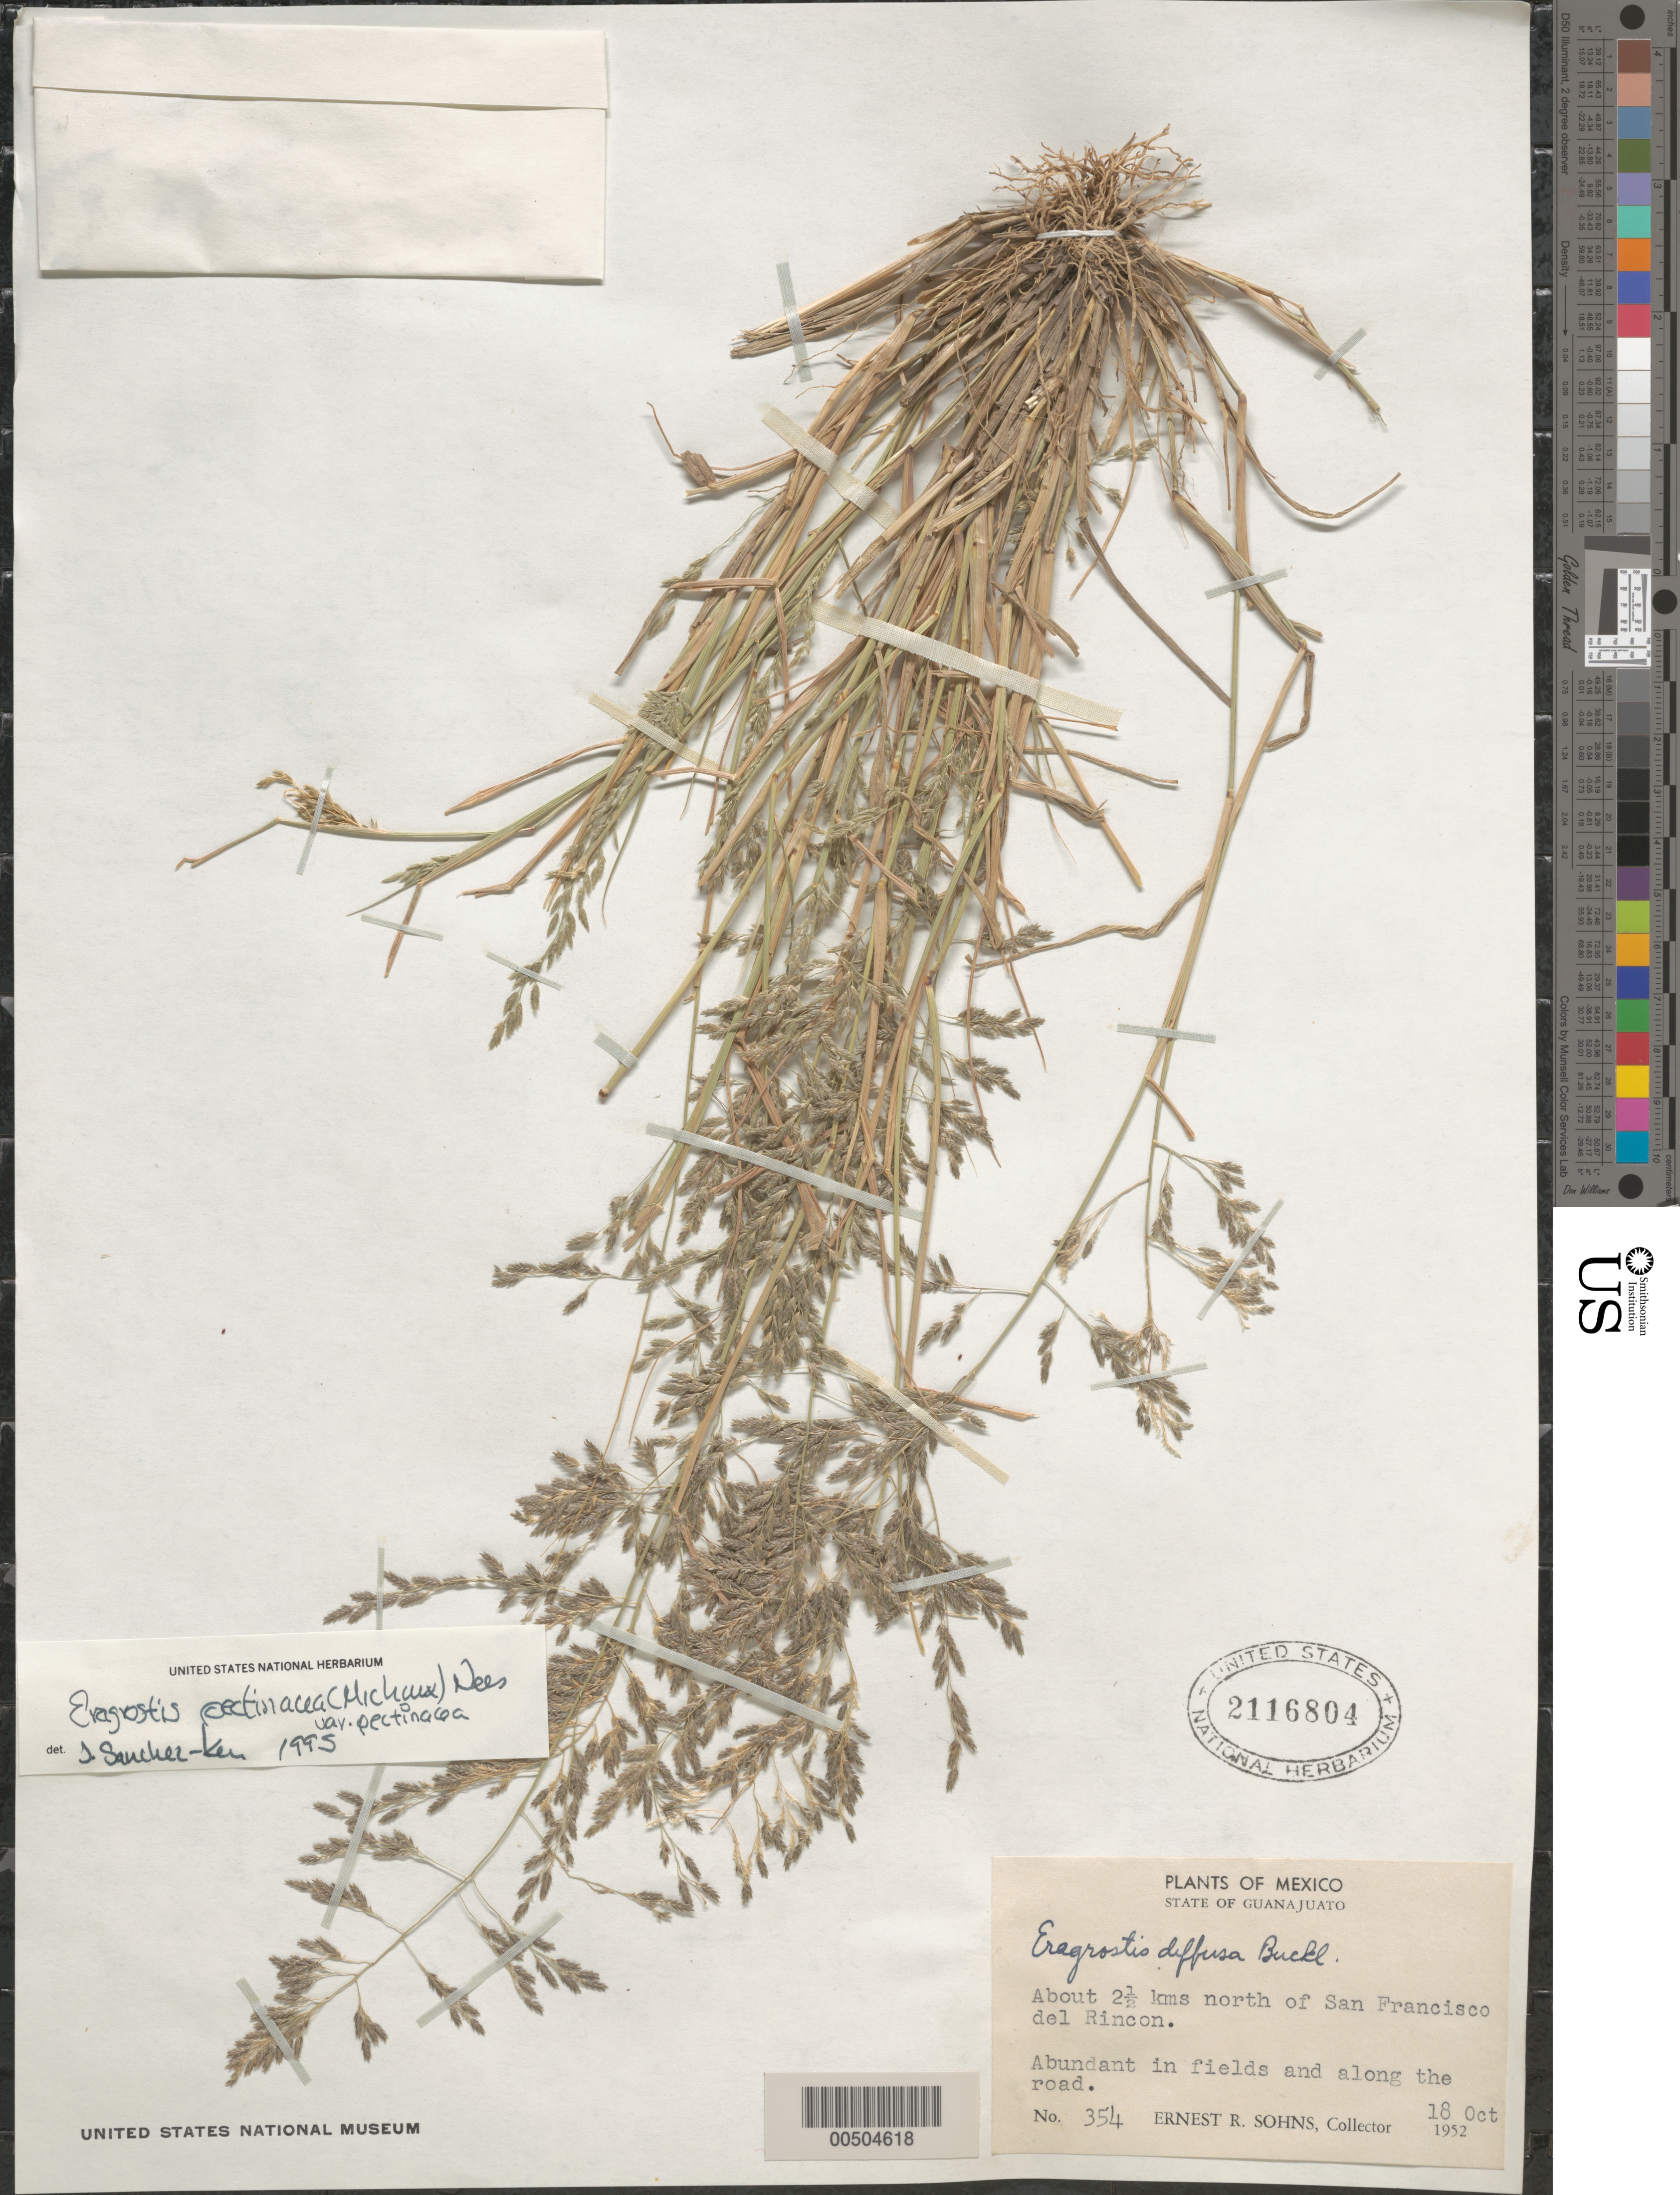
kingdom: Plantae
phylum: Tracheophyta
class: Liliopsida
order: Poales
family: Poaceae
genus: Eragrostis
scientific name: Eragrostis pectinacea var. pectinacea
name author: (Michx.) Nees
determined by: Sánchez-Ken, J. G.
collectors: E. R. Sohns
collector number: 354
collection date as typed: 18 Oct 1952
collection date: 1952-10-18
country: Mexico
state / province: Guanajuato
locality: About 2.5 km N of San Francisco del Rincon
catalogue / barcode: US 2116804